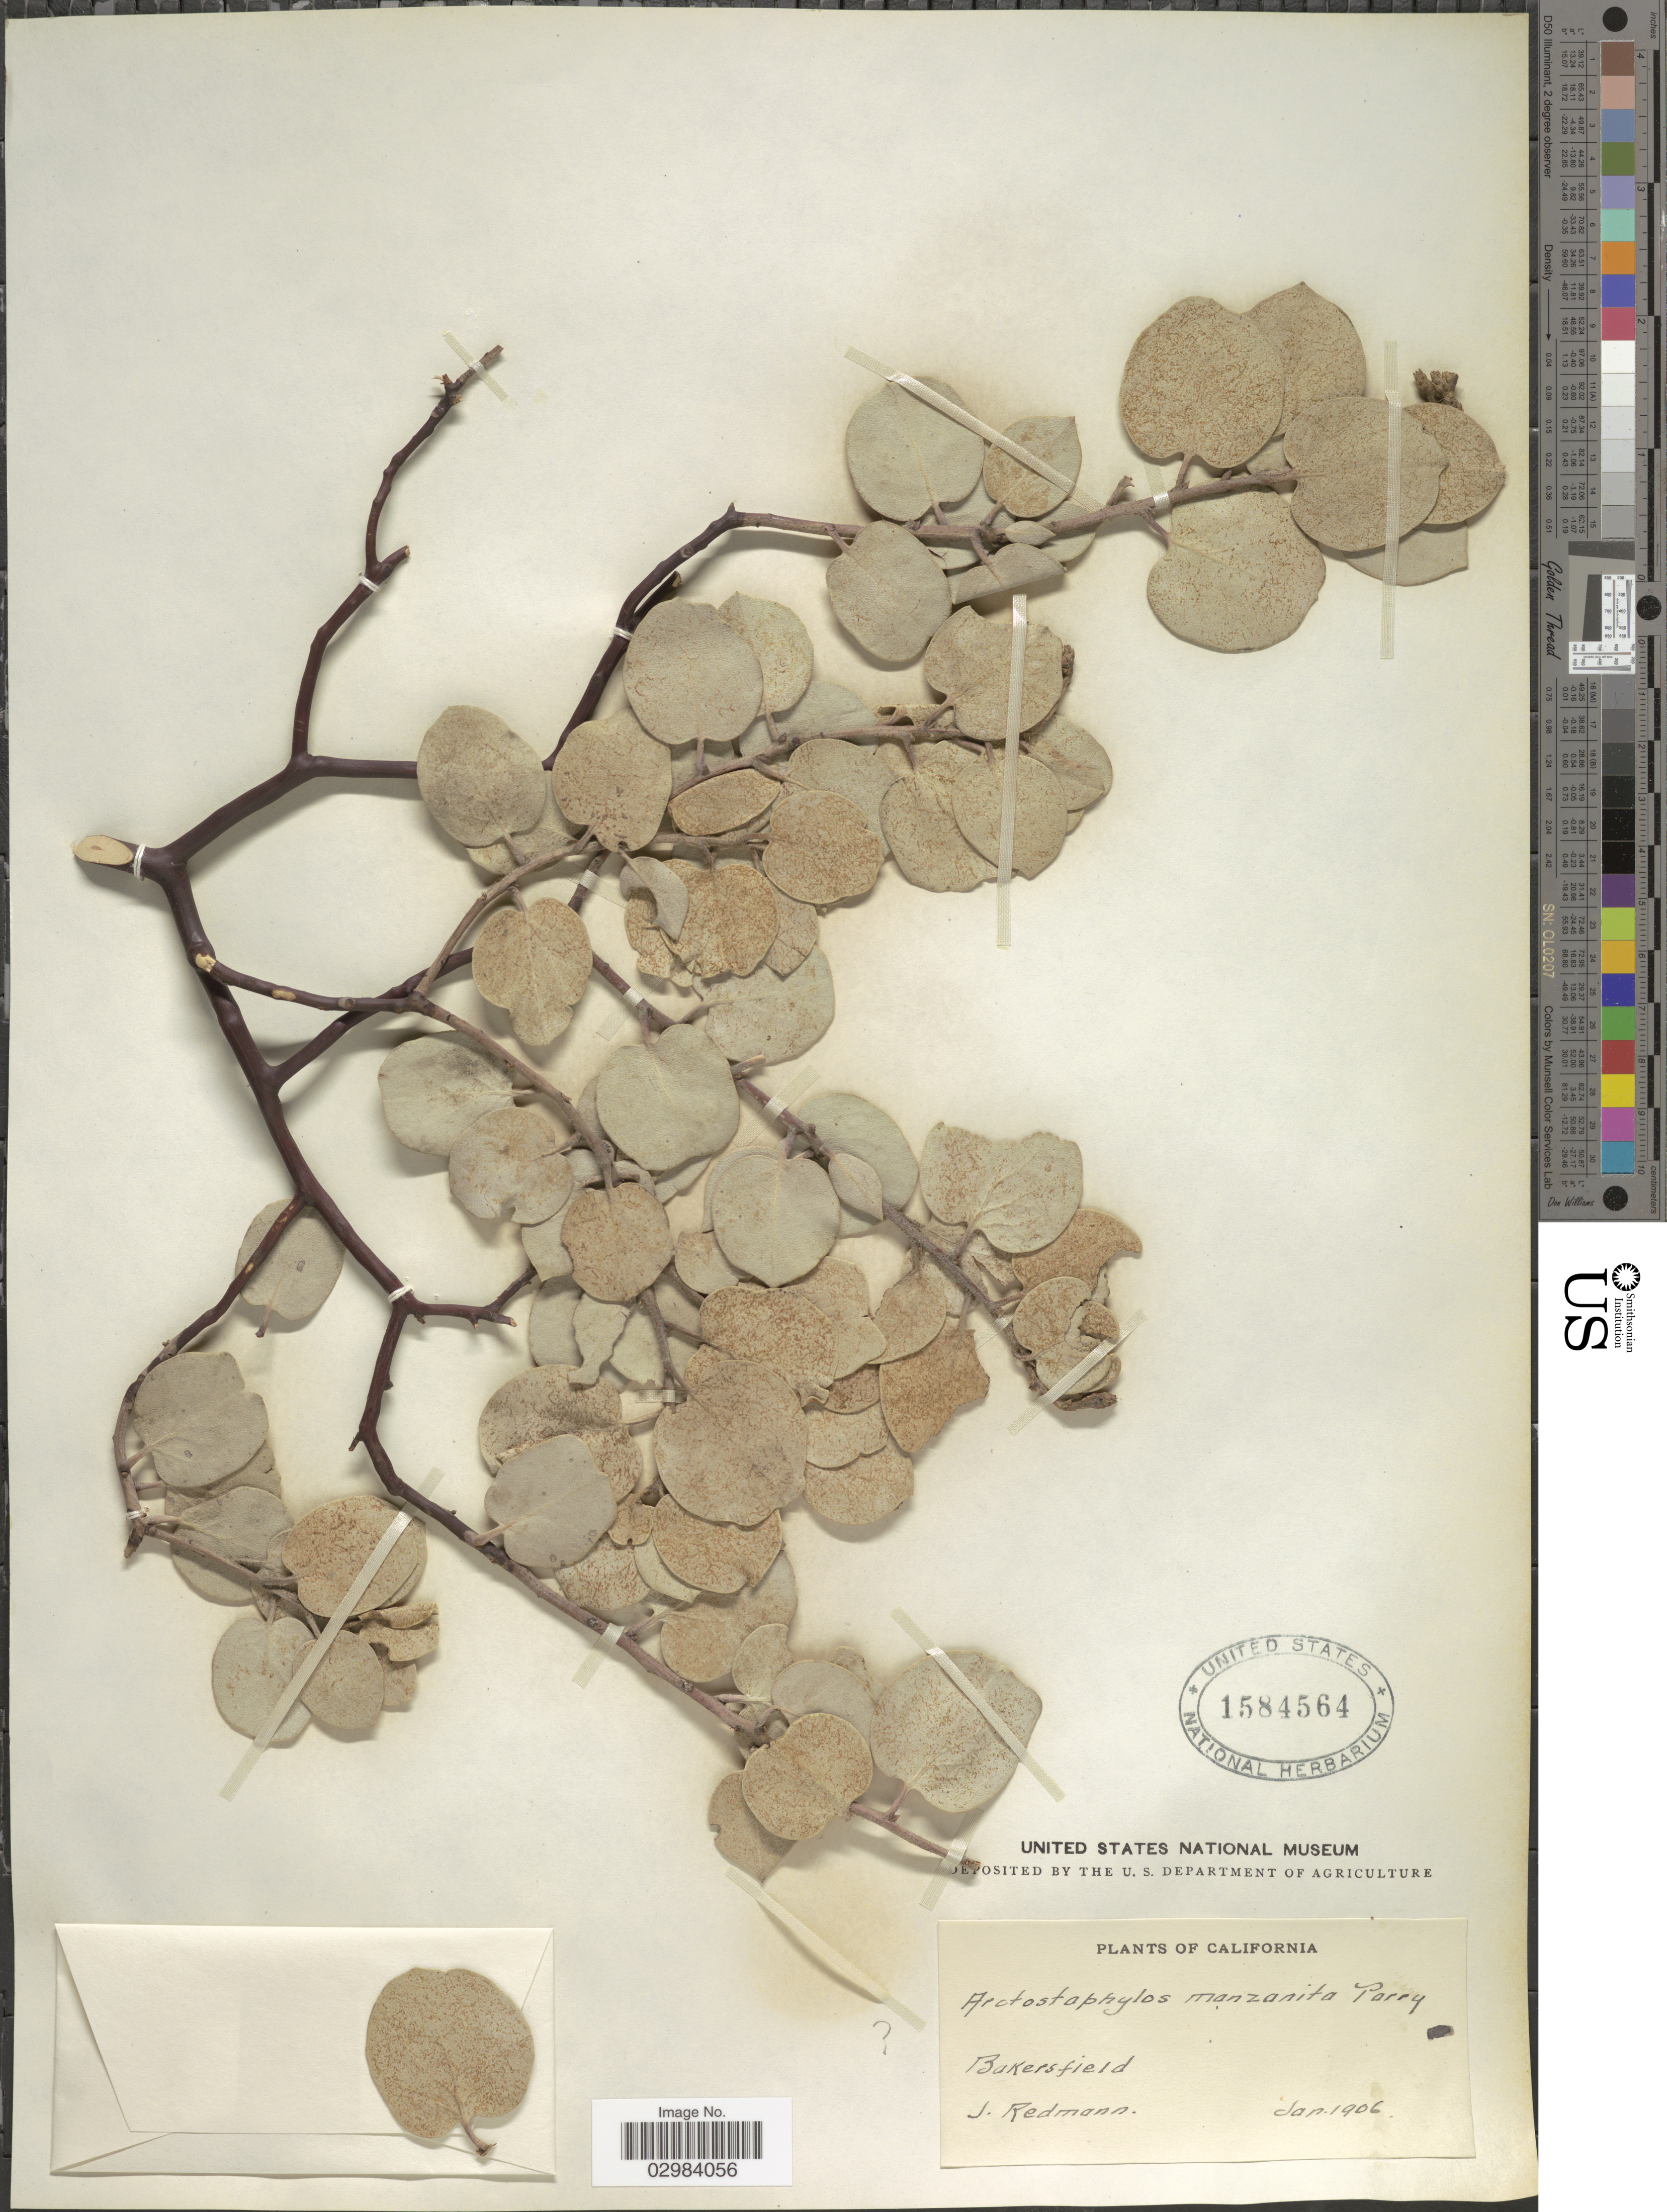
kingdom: Plantae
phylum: Tracheophyta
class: Magnoliopsida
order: Ericales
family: Ericaceae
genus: Arctostaphylos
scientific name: Arctostaphylos manzanita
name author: Parry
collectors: J. Redmann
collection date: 1906-01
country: United States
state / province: California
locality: Bakersfield.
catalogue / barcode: US 1584564